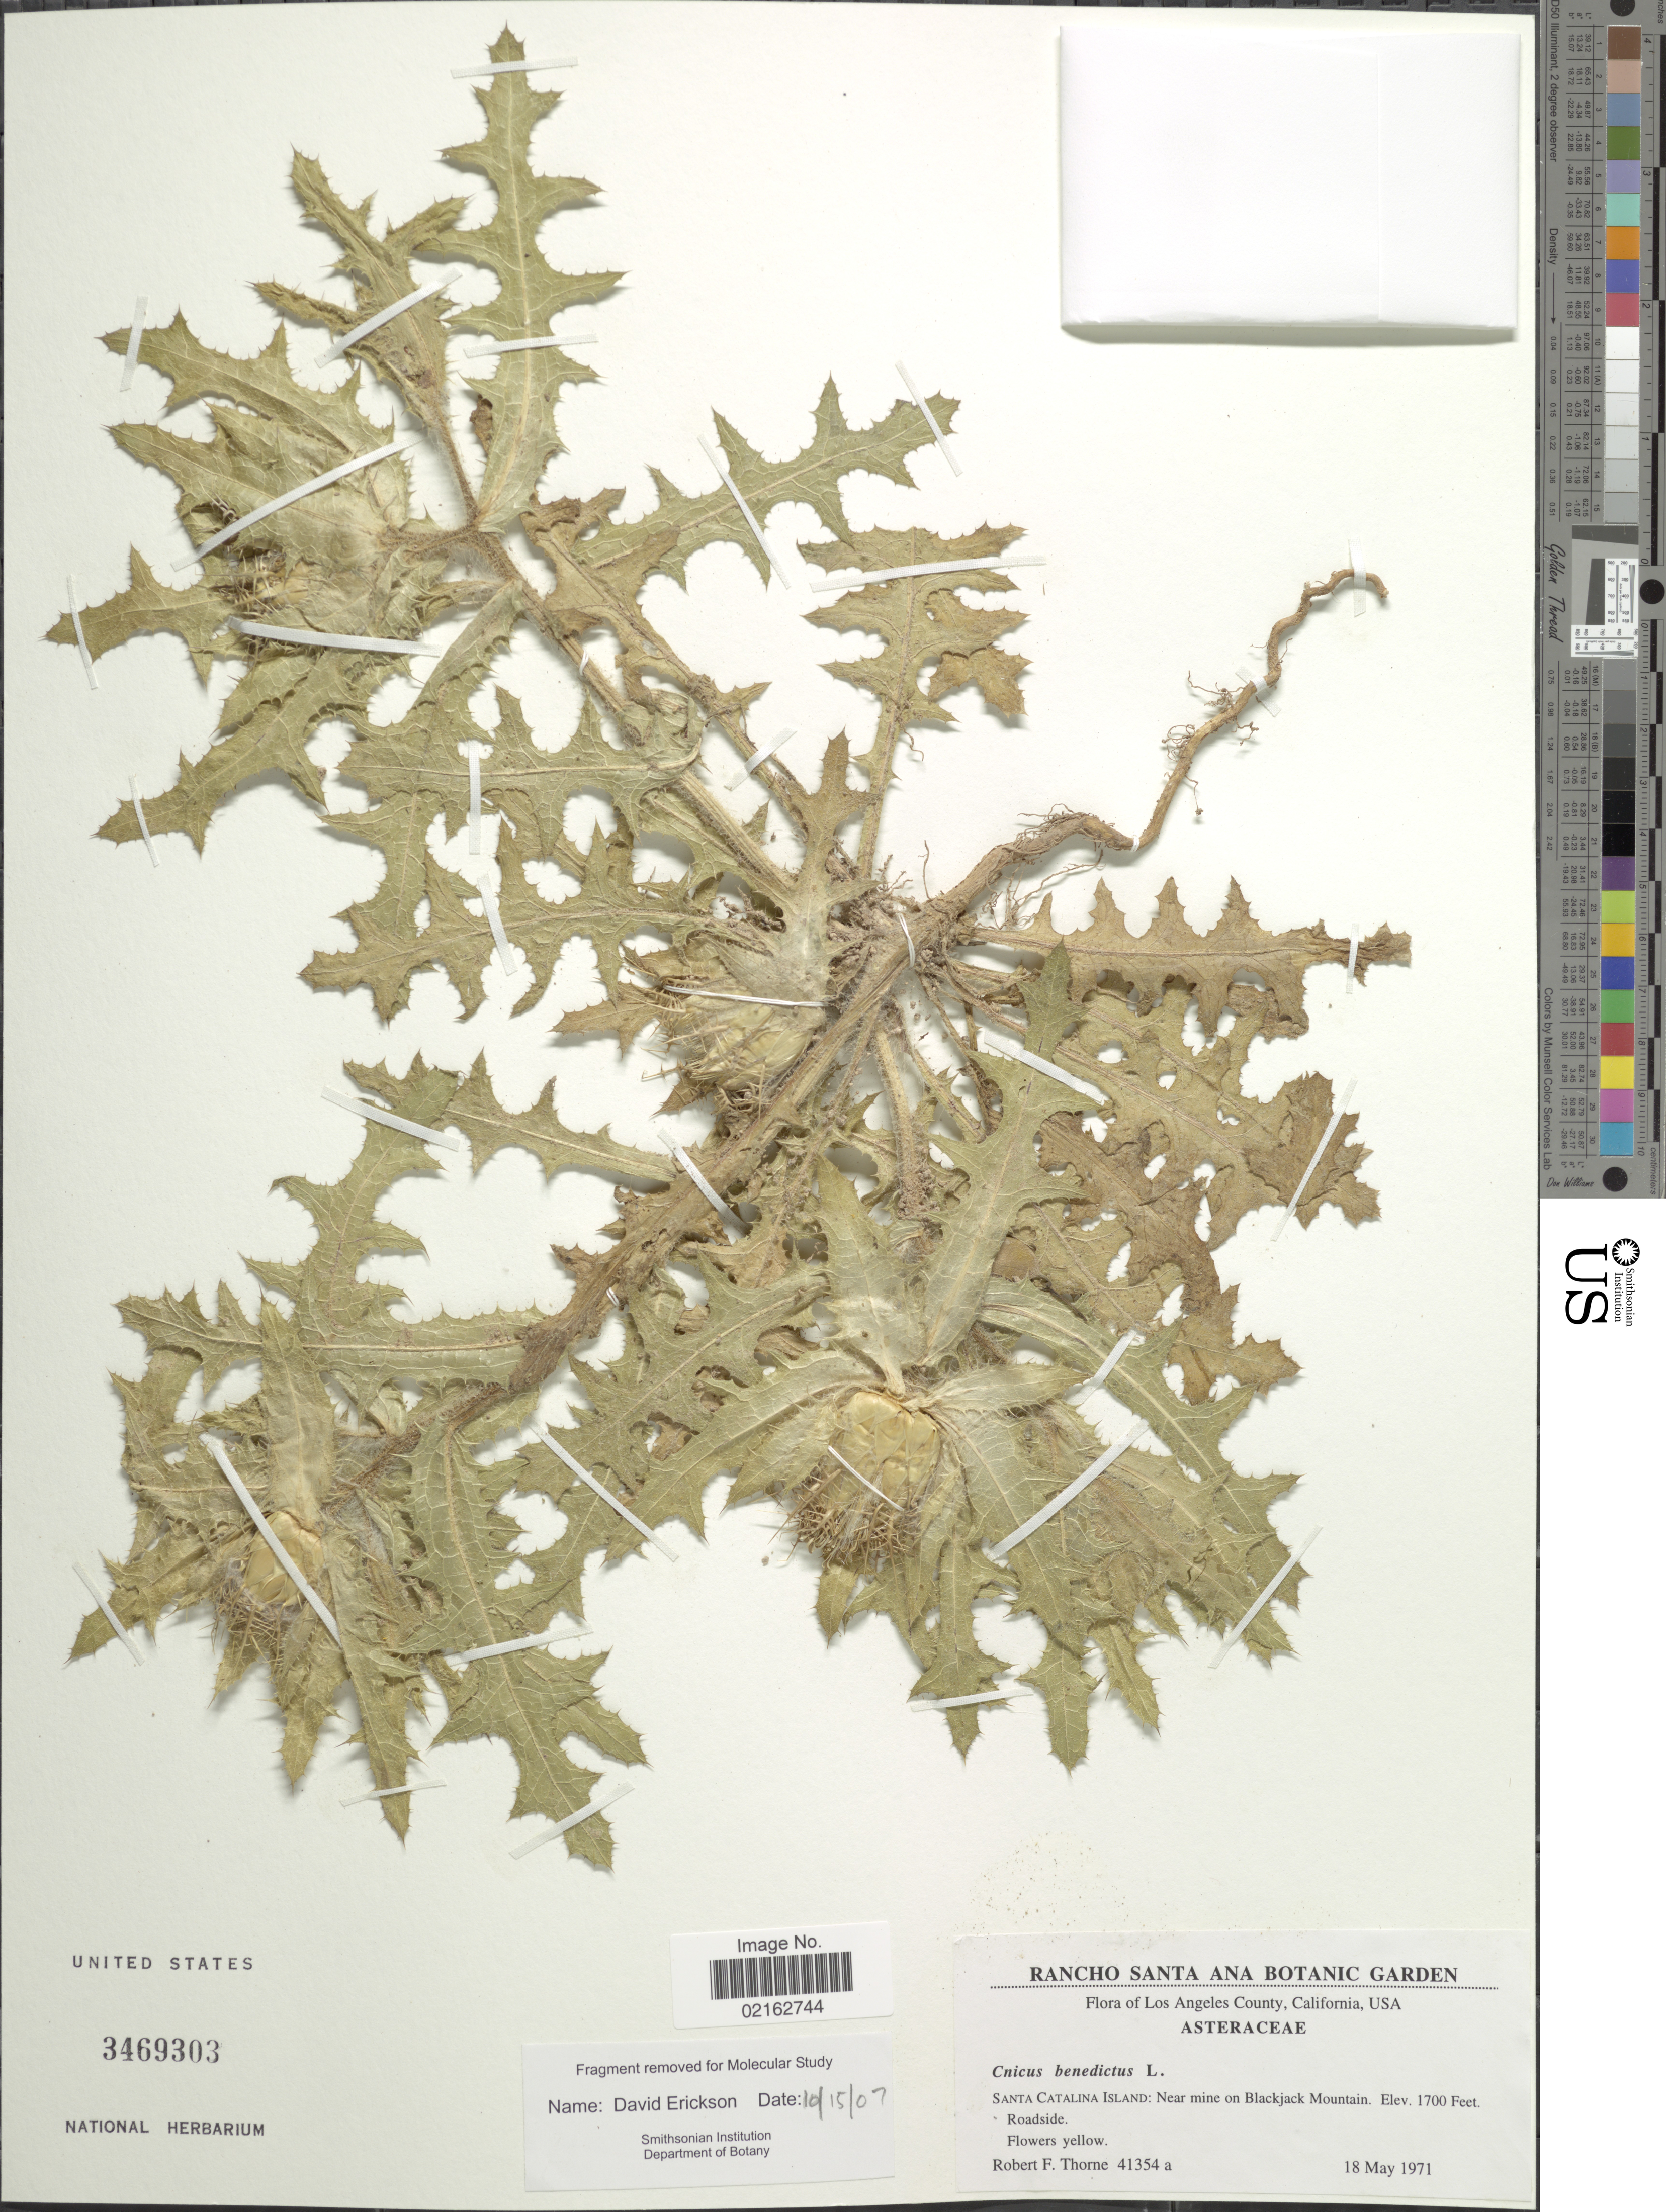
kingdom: Plantae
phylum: Tracheophyta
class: Magnoliopsida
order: Asterales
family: Asteraceae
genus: Centaurea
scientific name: Centaurea benedicta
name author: (L.) L.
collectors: R. F. Thorne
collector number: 41354a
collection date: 1971-05-18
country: United States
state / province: California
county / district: Los Angeles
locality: Los Angeles County, California, USA. Santa Catalina Island: Near mine on Blackjack Mountain.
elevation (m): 518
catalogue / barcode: US 3469303